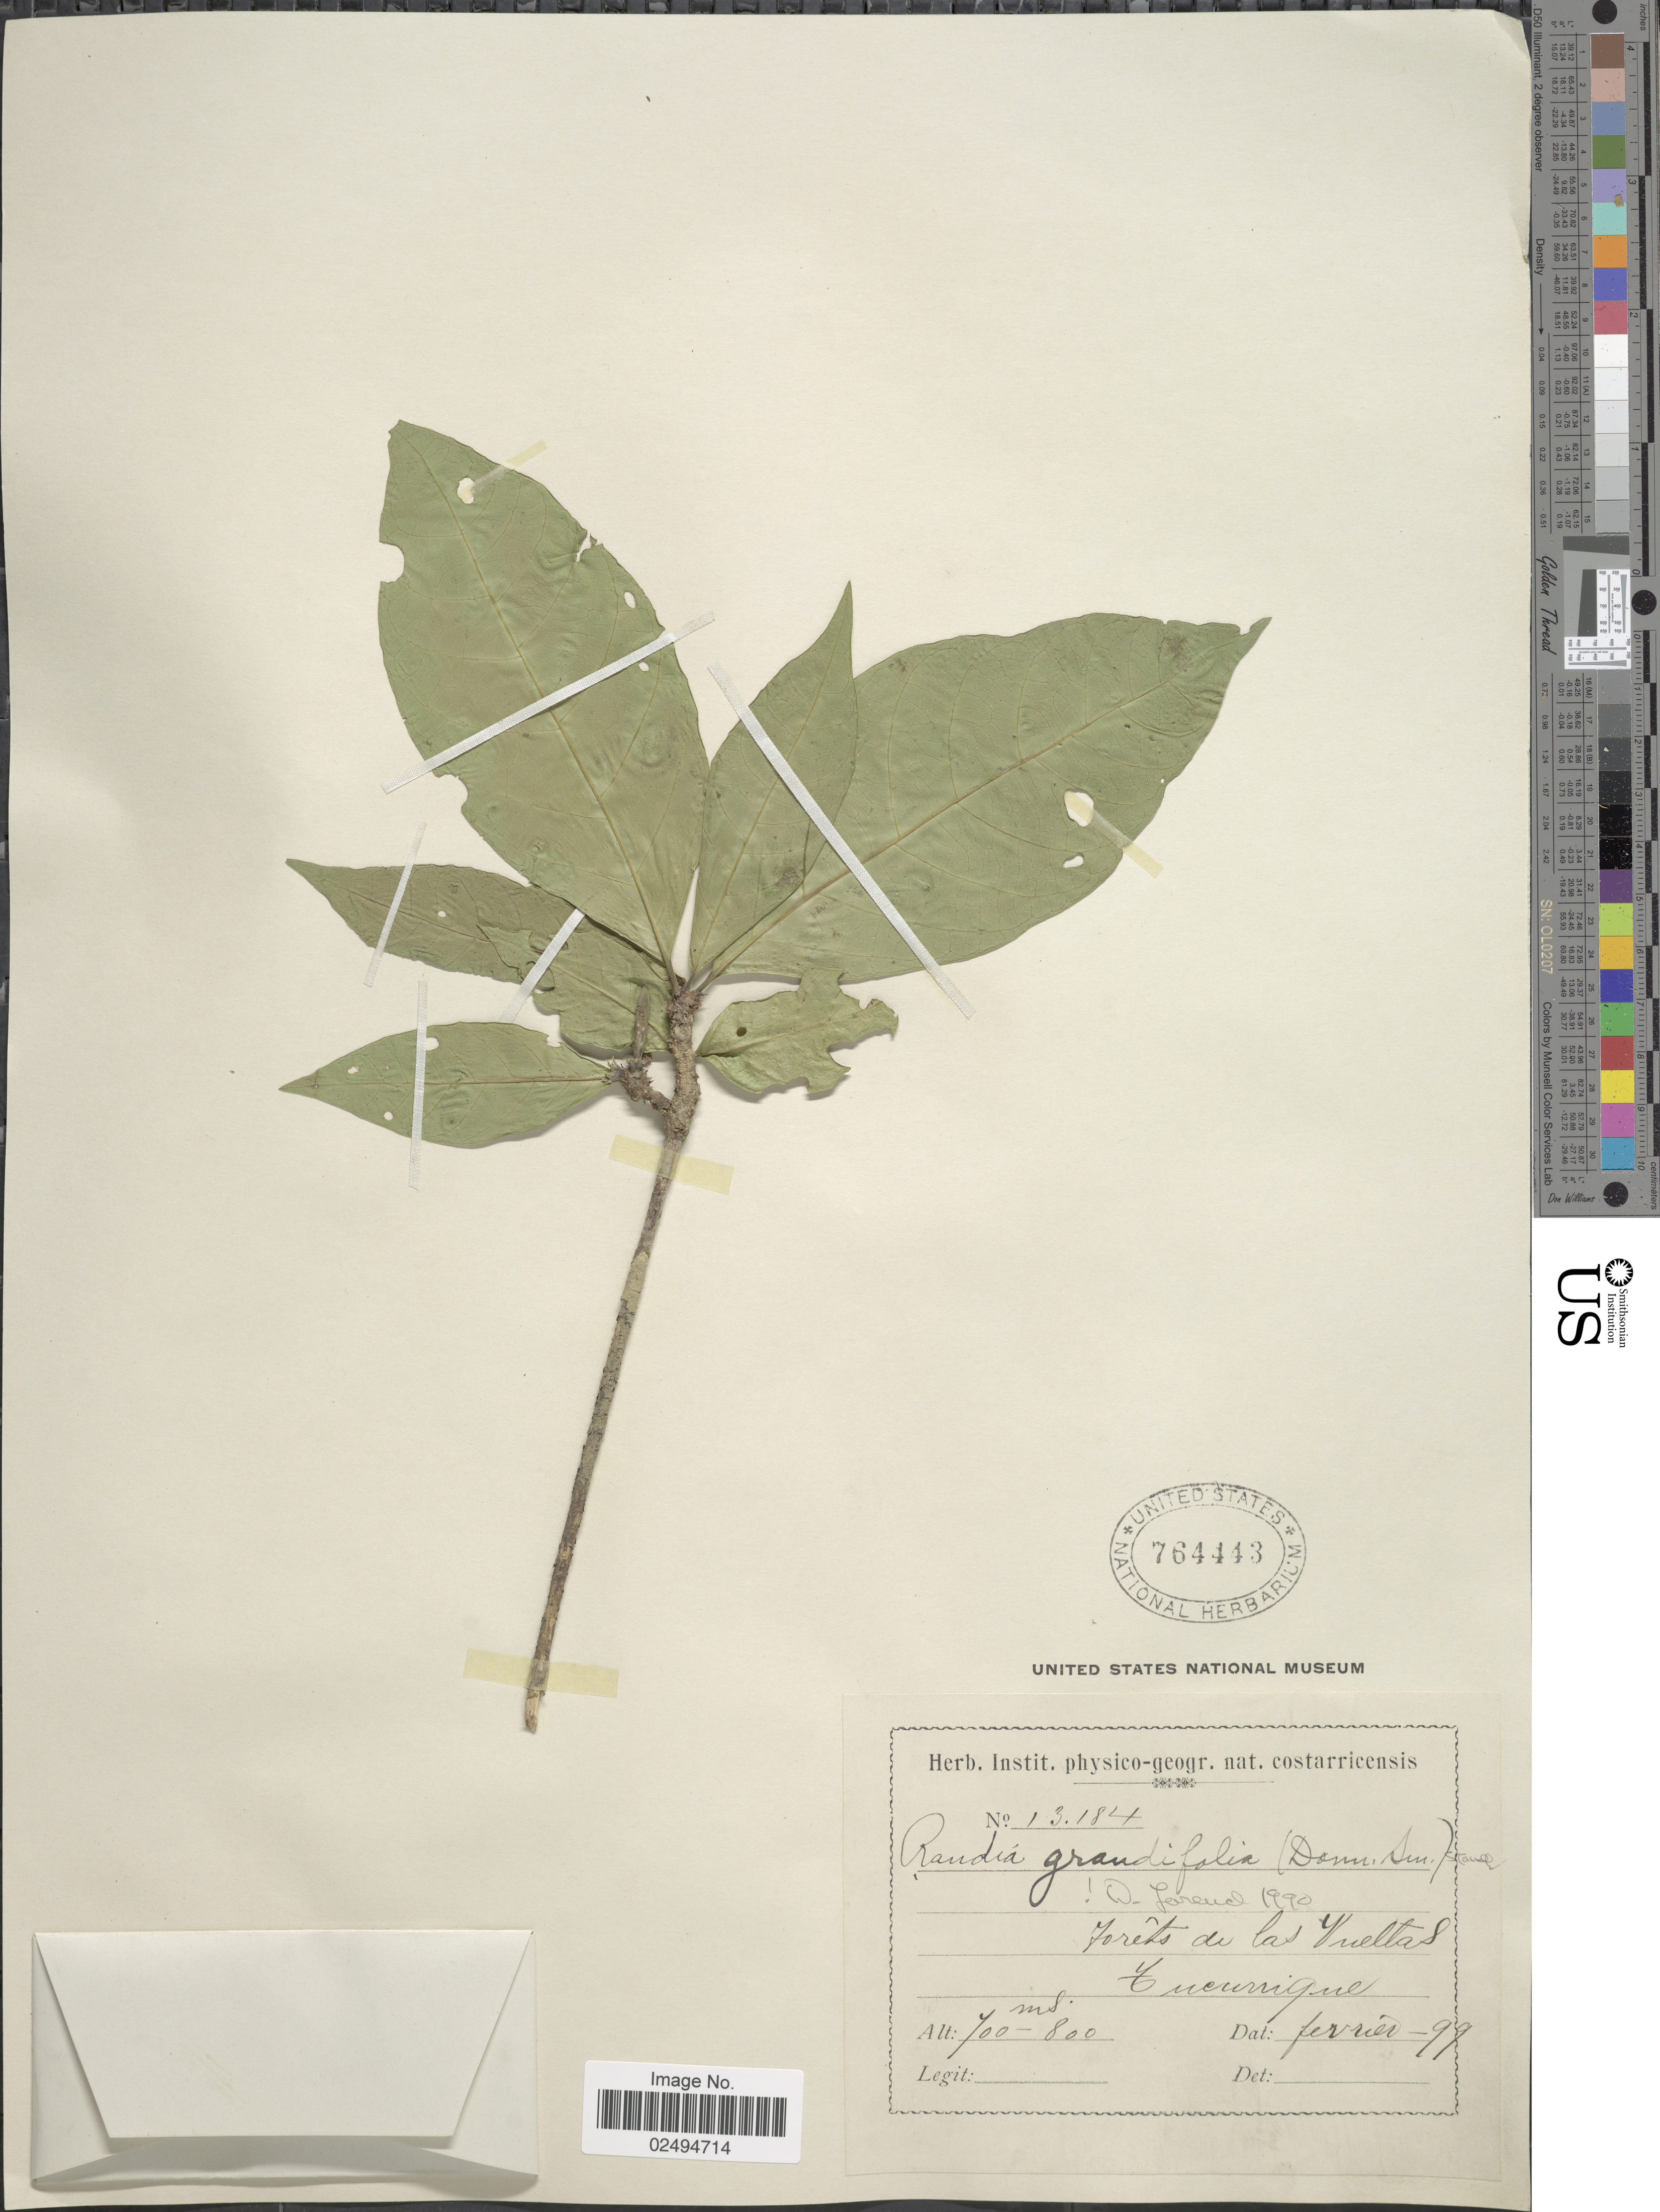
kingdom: Plantae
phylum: Tracheophyta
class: Magnoliopsida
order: Gentianales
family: Rubiaceae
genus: Randia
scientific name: Randia grandifolia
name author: (Donn. Sm.) Standl.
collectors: ex herb. Instit. physico-geogr. nat. costarricensis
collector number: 13184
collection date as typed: Transcribed d/m/y: /2/99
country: Costa Rica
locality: Forêts de las Vueltas, Tucurrique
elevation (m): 700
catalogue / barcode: US 764443